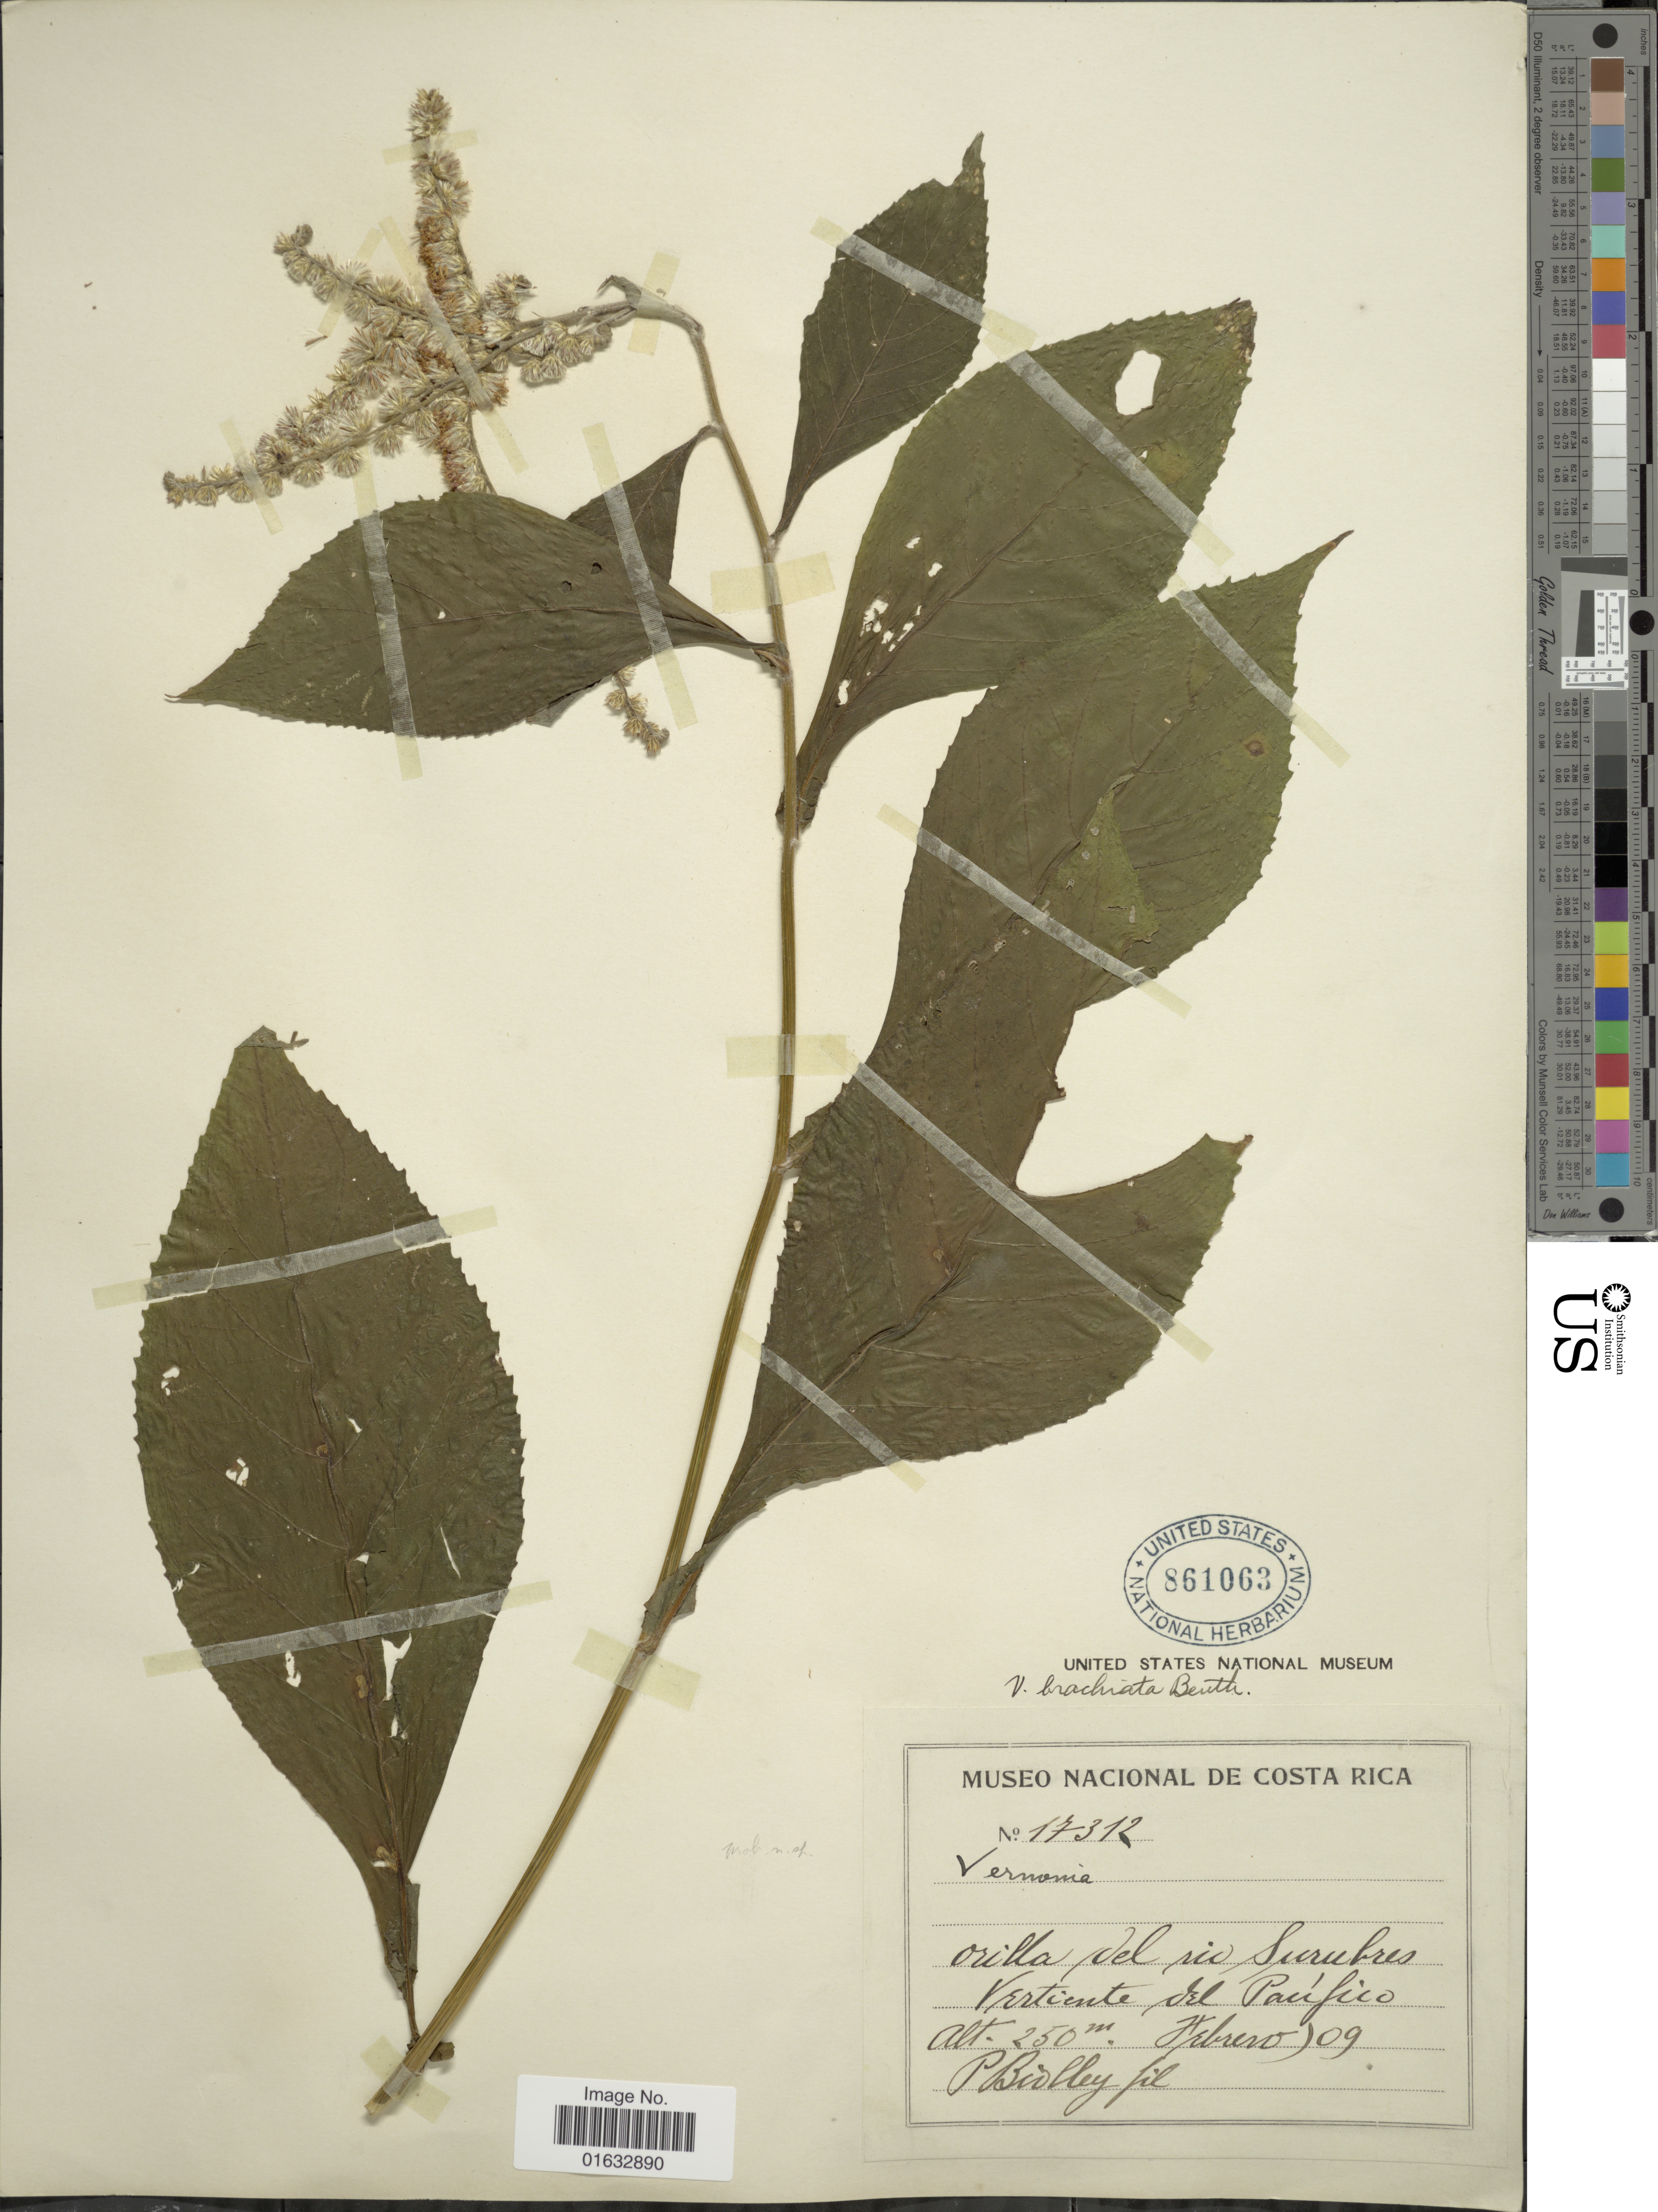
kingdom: Plantae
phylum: Tracheophyta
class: Magnoliopsida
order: Asterales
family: Asteraceae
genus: Eirmocephala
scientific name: Eirmocephala brachiata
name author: (Benth.) H. Rob.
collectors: P. Biolley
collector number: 17312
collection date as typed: Transcribed d/m/y: /2/9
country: Costa Rica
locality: Orilla del in Surubres, Vertiente del Paufico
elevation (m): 250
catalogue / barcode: US 861063